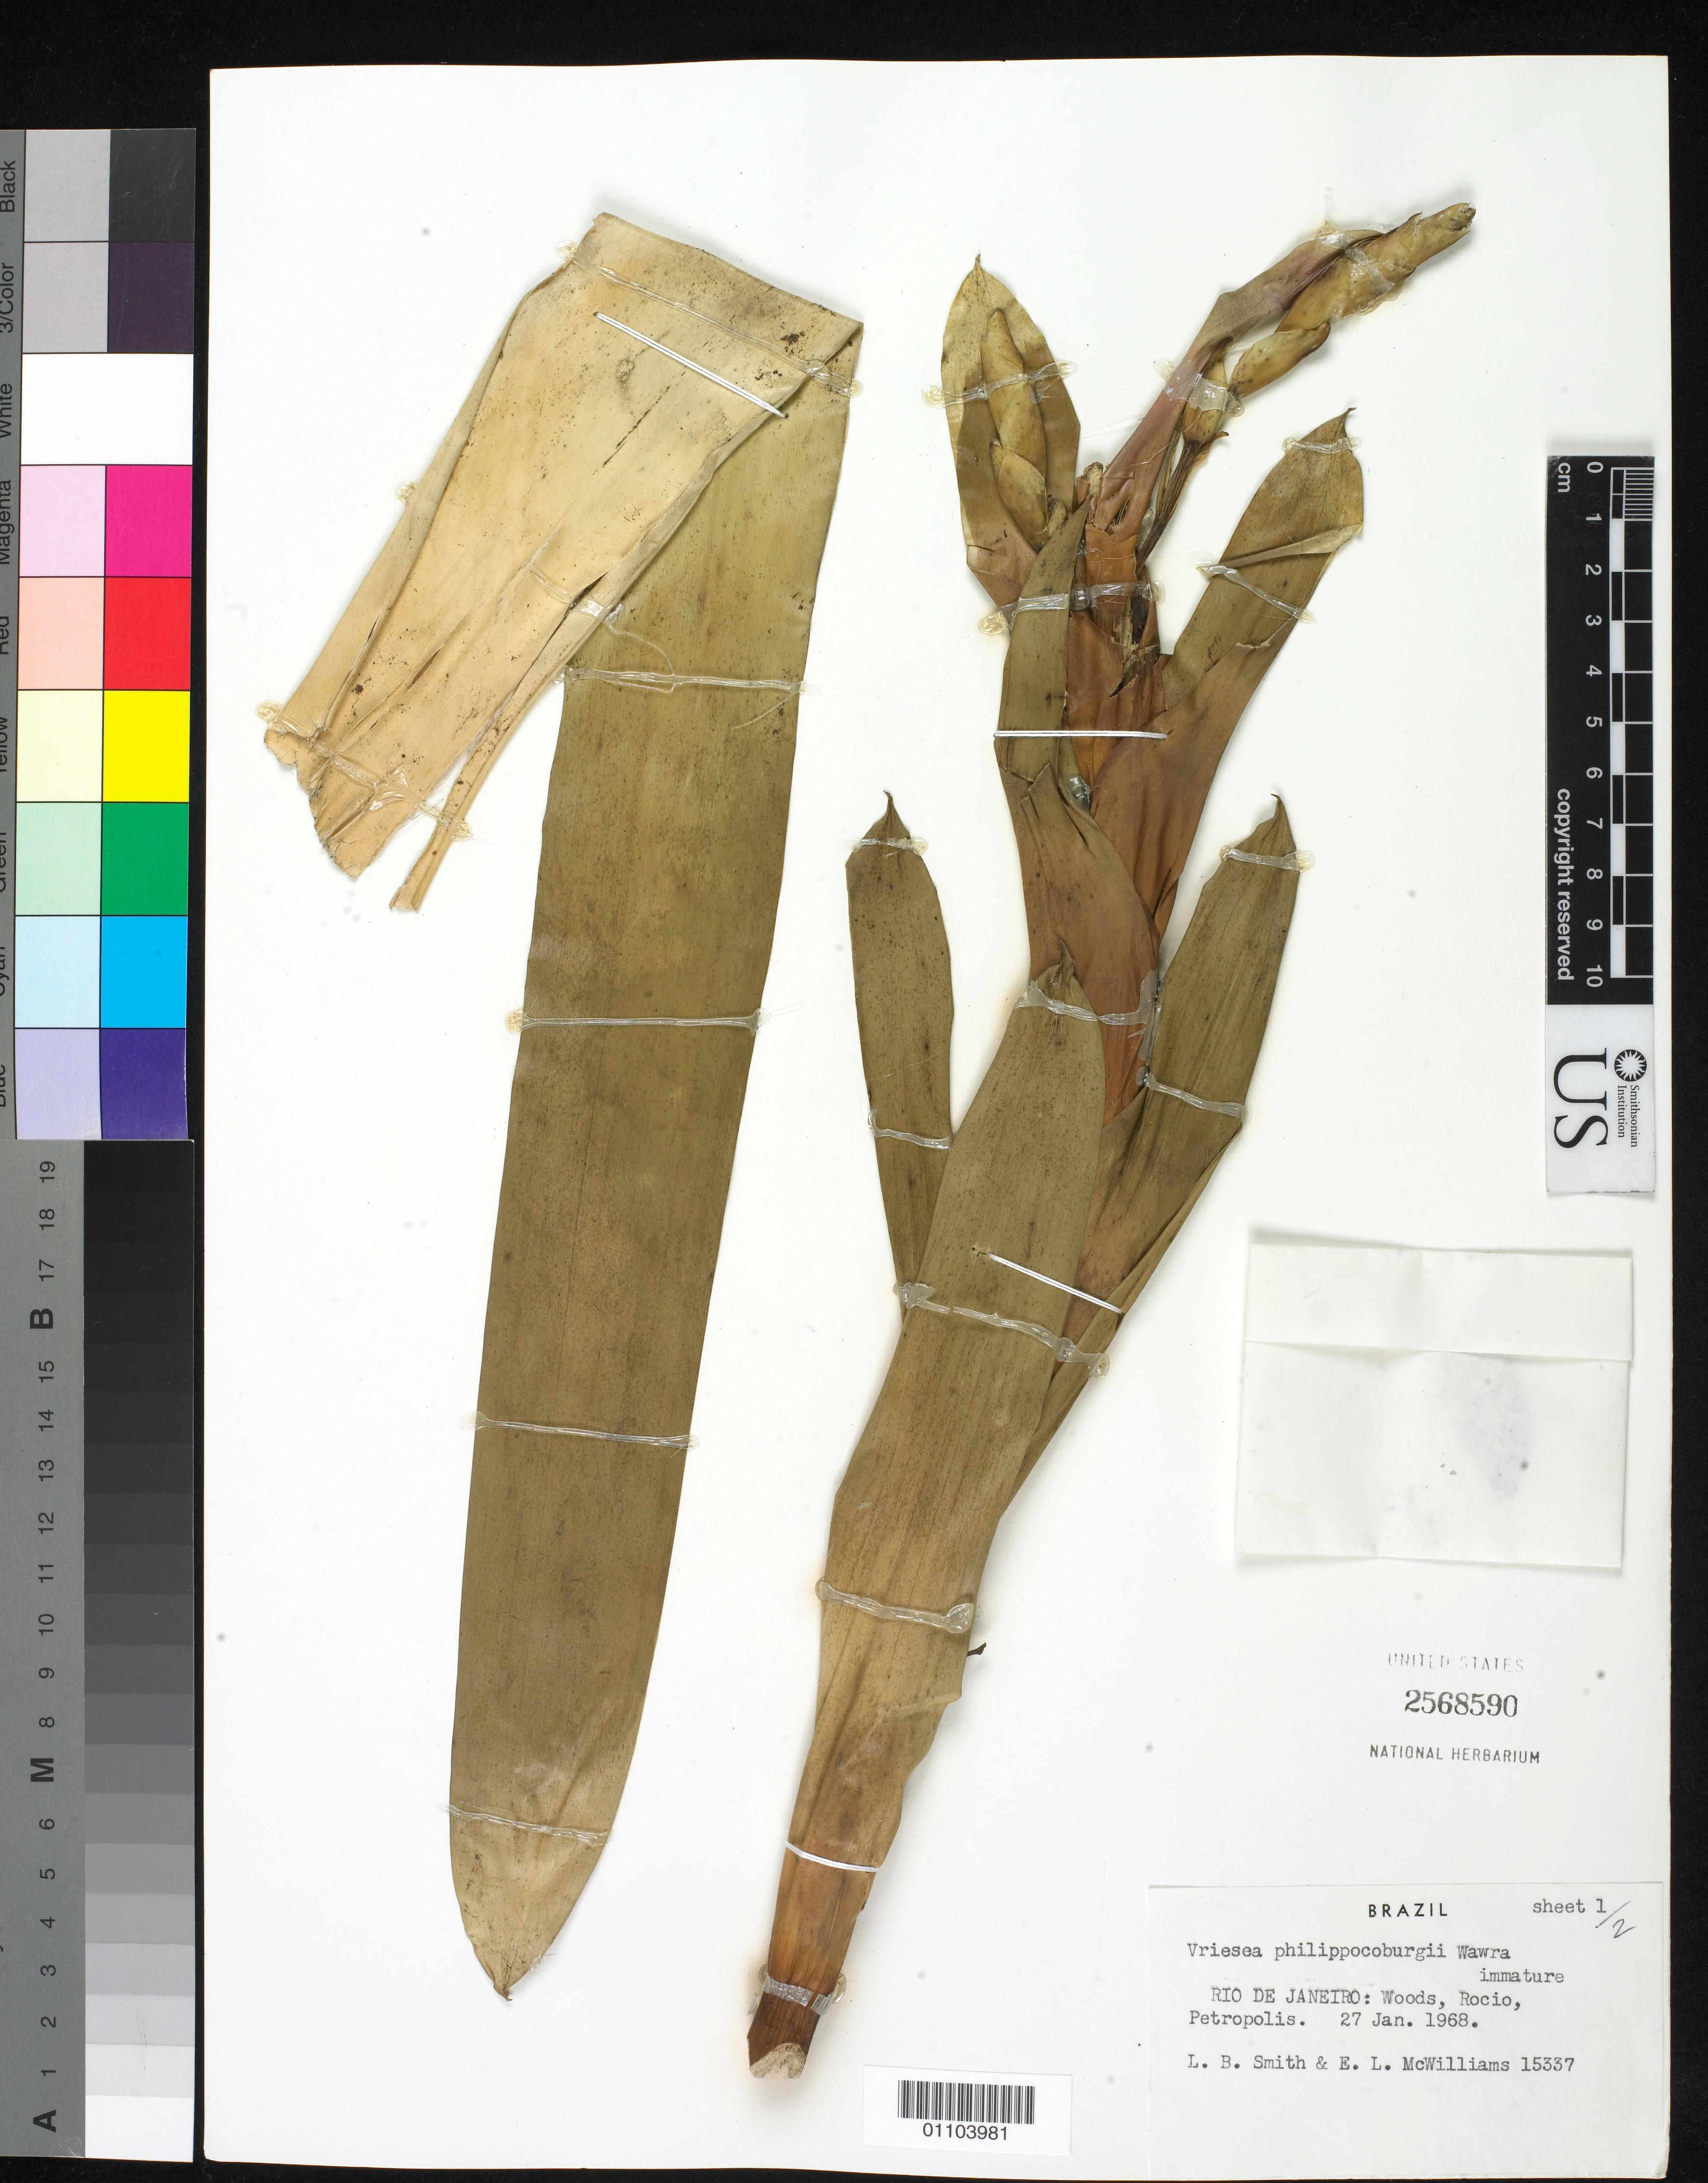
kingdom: Plantae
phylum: Tracheophyta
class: Liliopsida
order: Poales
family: Bromeliaceae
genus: Vriesea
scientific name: Vriesea philippocoburgii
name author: Wawra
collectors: L. Smith & E. L. McWilliams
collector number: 15337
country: Brazil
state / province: Rio de Janeiro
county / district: Petrópolis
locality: Rocio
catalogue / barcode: US 2568590